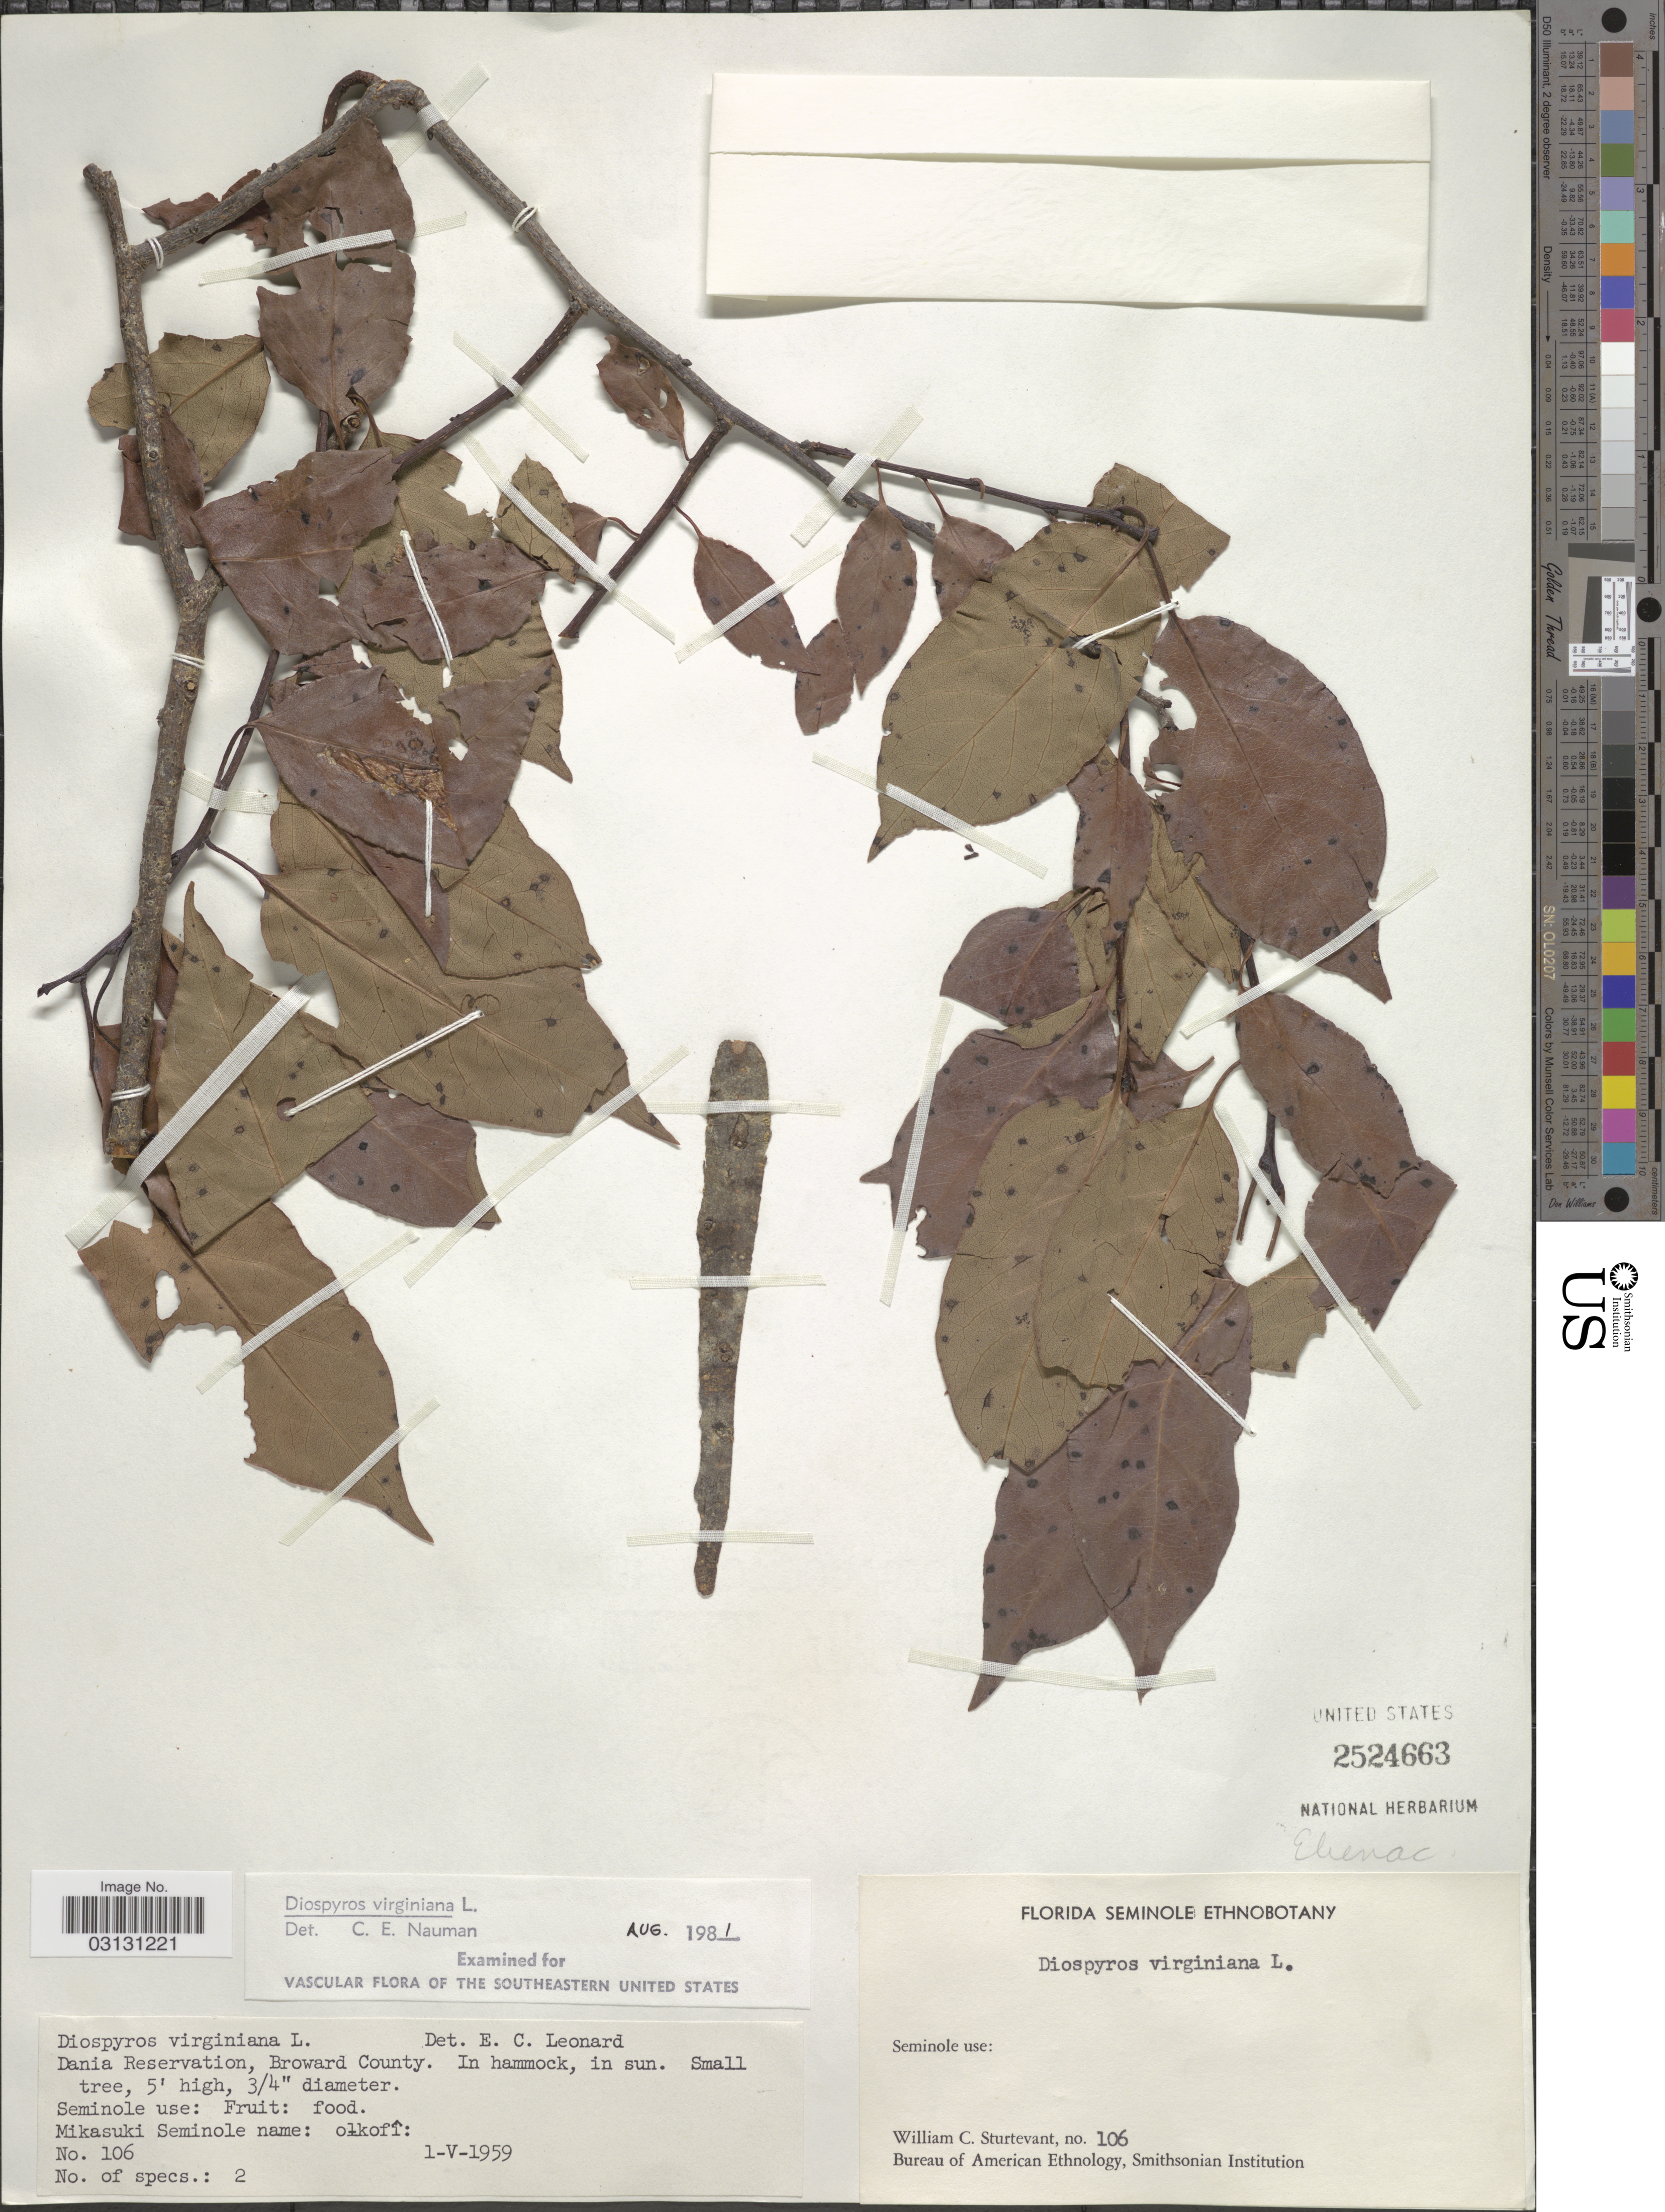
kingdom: Plantae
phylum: Tracheophyta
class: Magnoliopsida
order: Ericales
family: Ebenaceae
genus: Diospyros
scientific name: Diospyros virginiana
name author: L.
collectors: W. Sturtevant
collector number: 106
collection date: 1959-05-01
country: United States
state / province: Florida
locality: Dania Reservation, Broward County.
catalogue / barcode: US 2524663